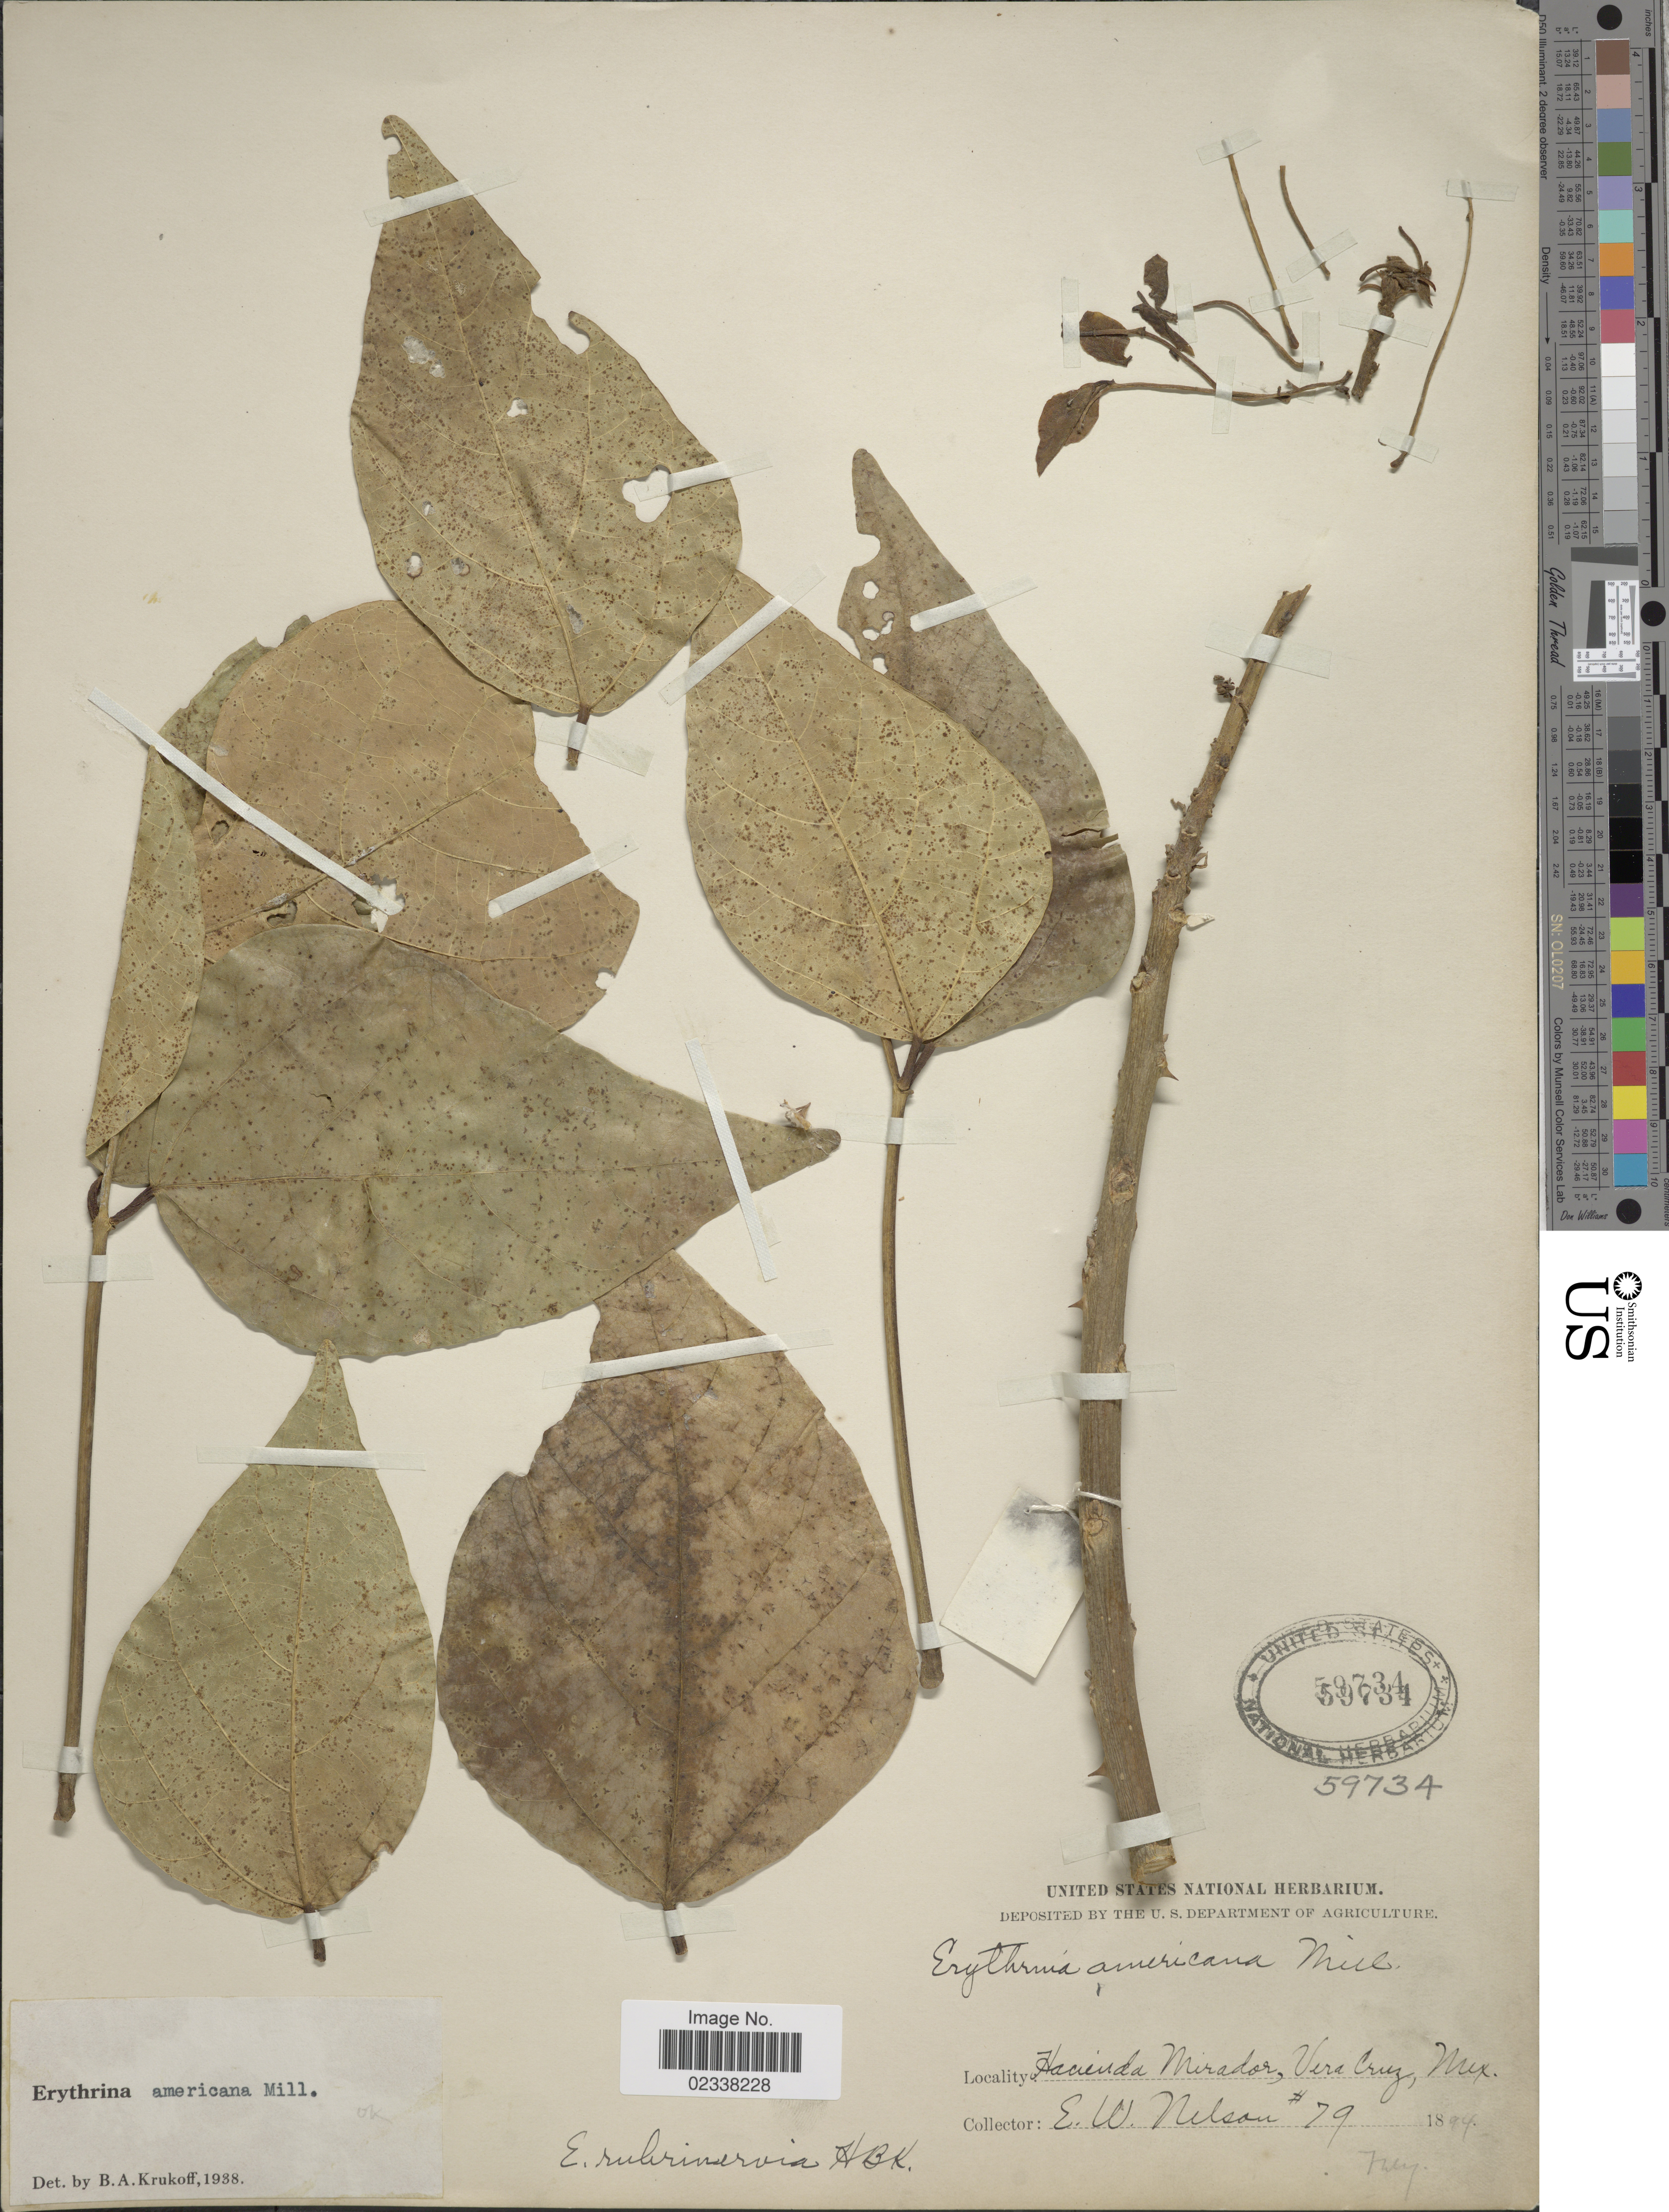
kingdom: Plantae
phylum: Tracheophyta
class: Magnoliopsida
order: Fabales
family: Fabaceae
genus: Erythrina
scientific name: Erythrina americana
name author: Mill.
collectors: E. W. Nelson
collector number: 79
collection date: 1894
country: Mexico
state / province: Veracruz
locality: Hacienda Mirador, Vera Cruz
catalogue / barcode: US 59734